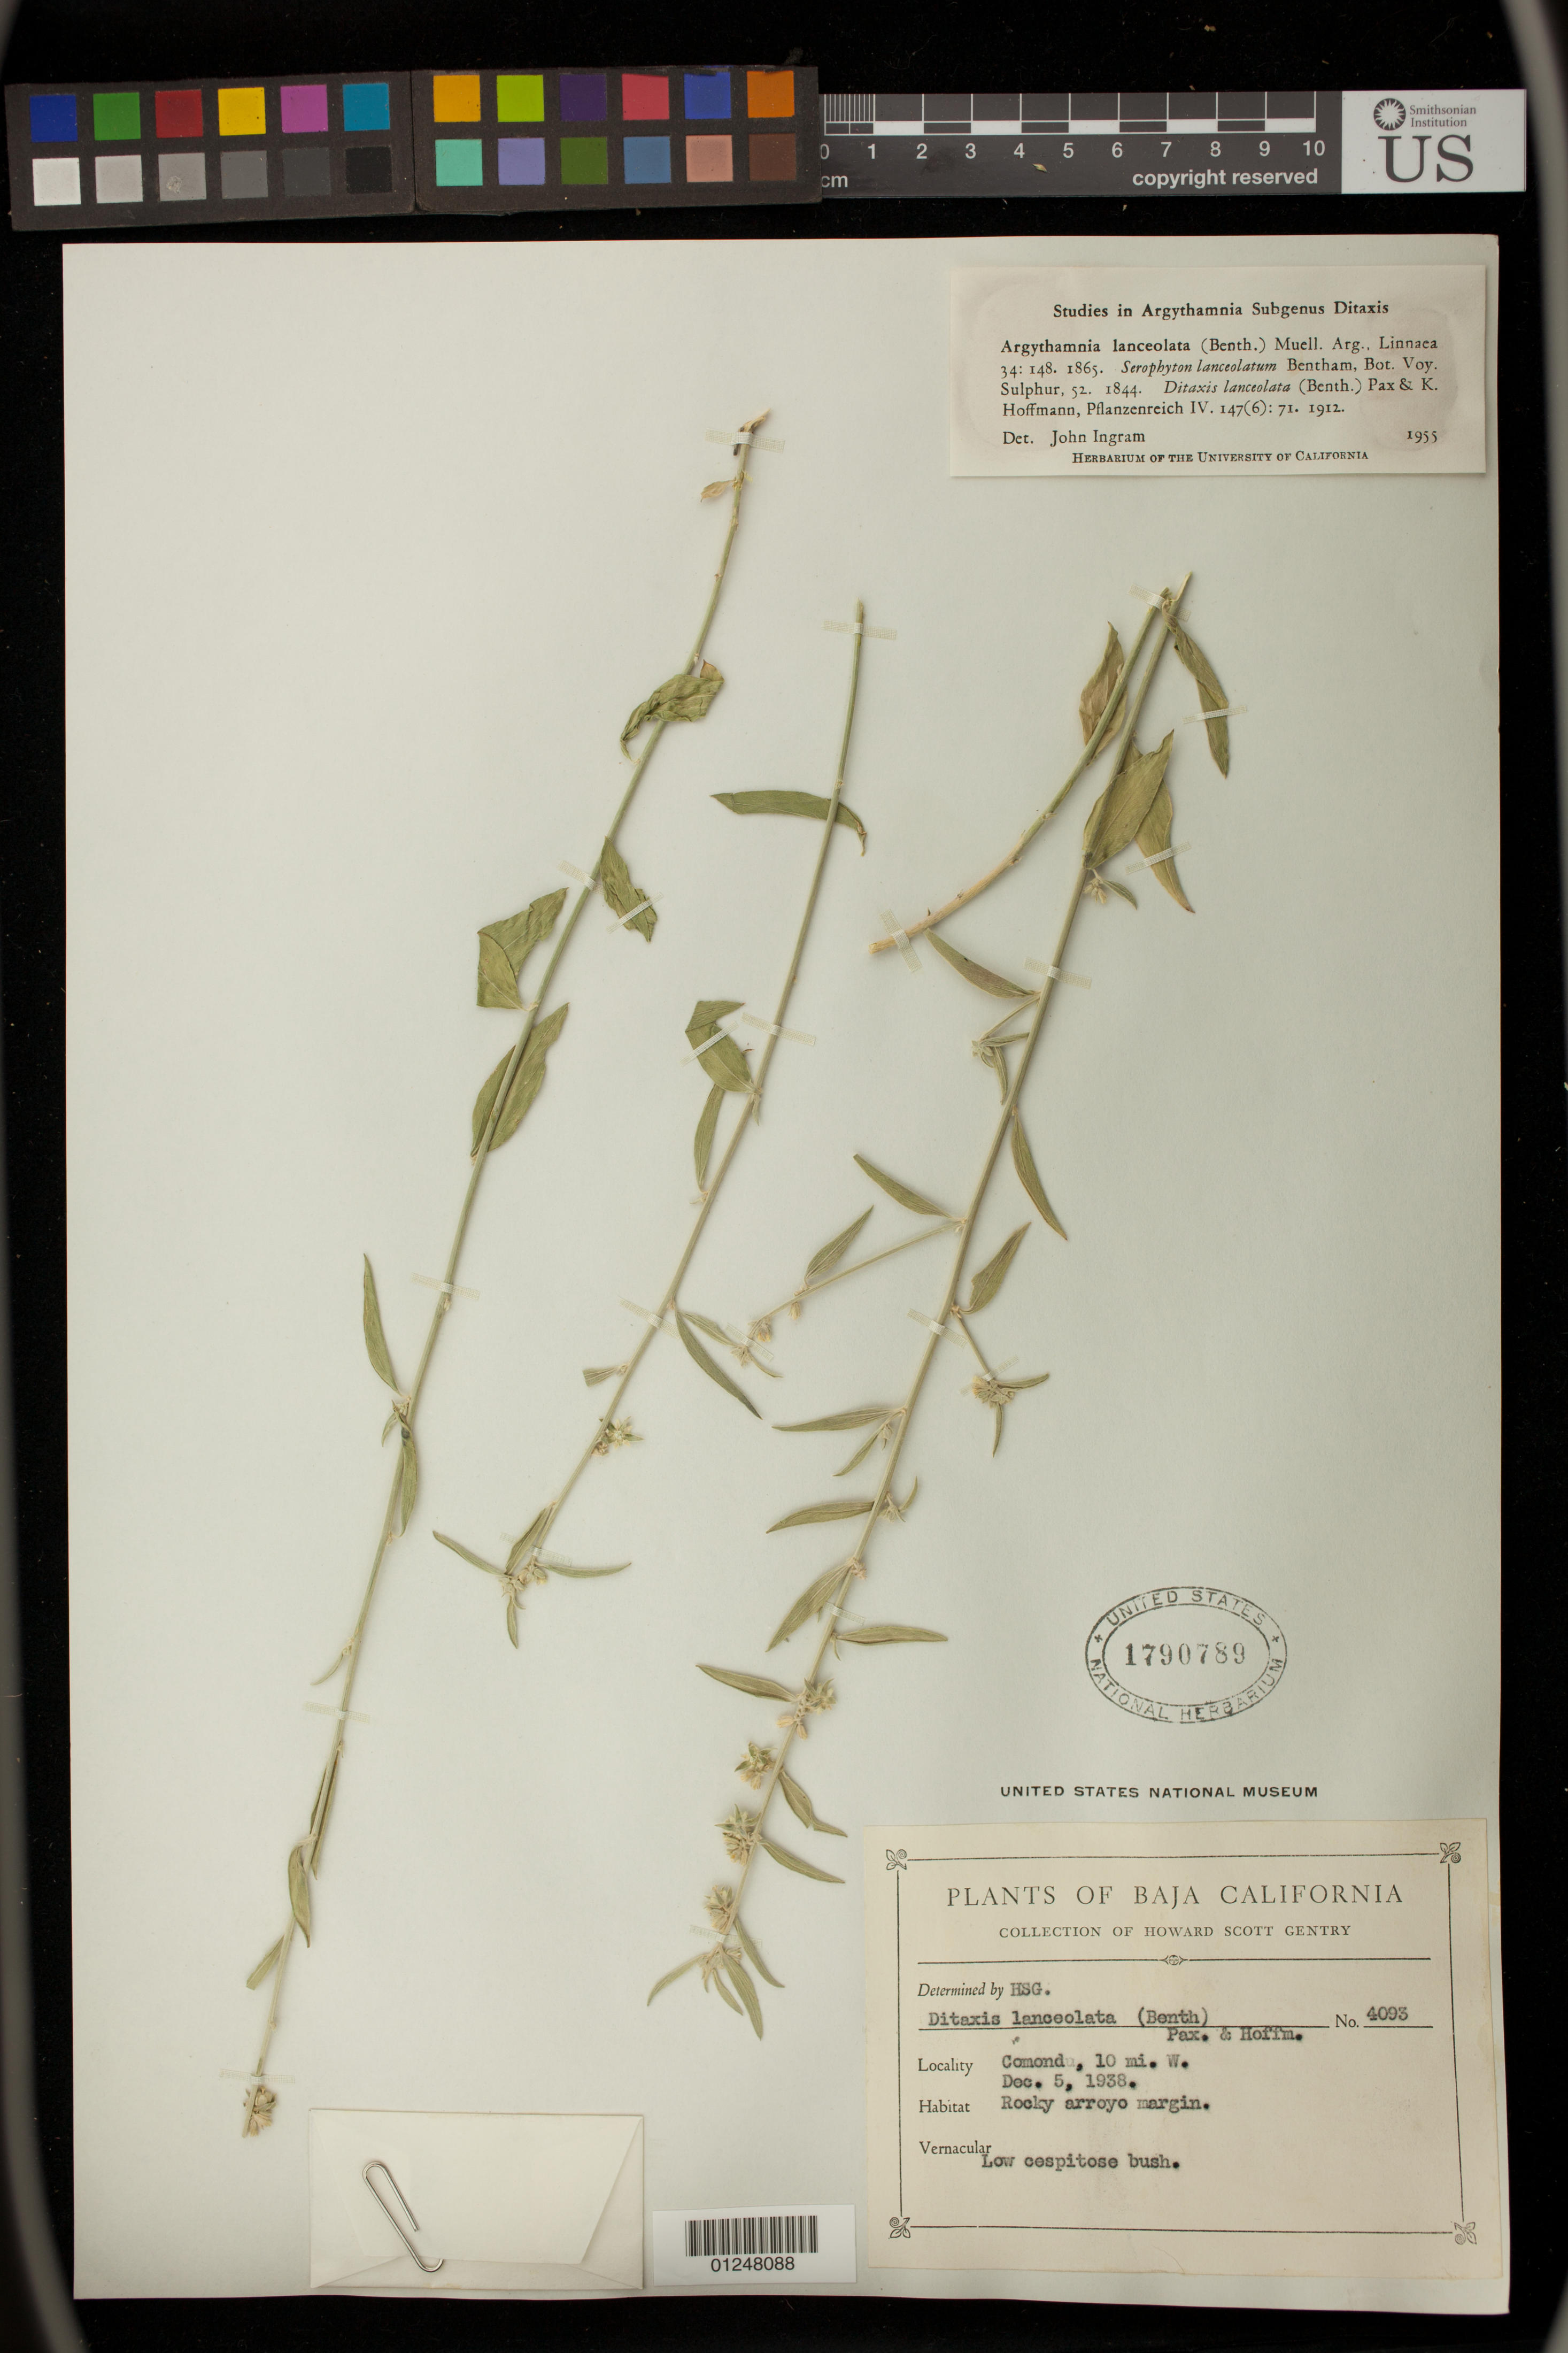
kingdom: Plantae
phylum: Tracheophyta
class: Magnoliopsida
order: Malpighiales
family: Euphorbiaceae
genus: Argythamnia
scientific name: Argythamnia lanceolata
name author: (Benth.) Müll. Arg.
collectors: H. S. Gentry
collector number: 4093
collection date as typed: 05 Dec 1938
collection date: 1938-12-05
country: Mexico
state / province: Baja California Sur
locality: Comondu, 10 mi. W.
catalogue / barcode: US 1790789